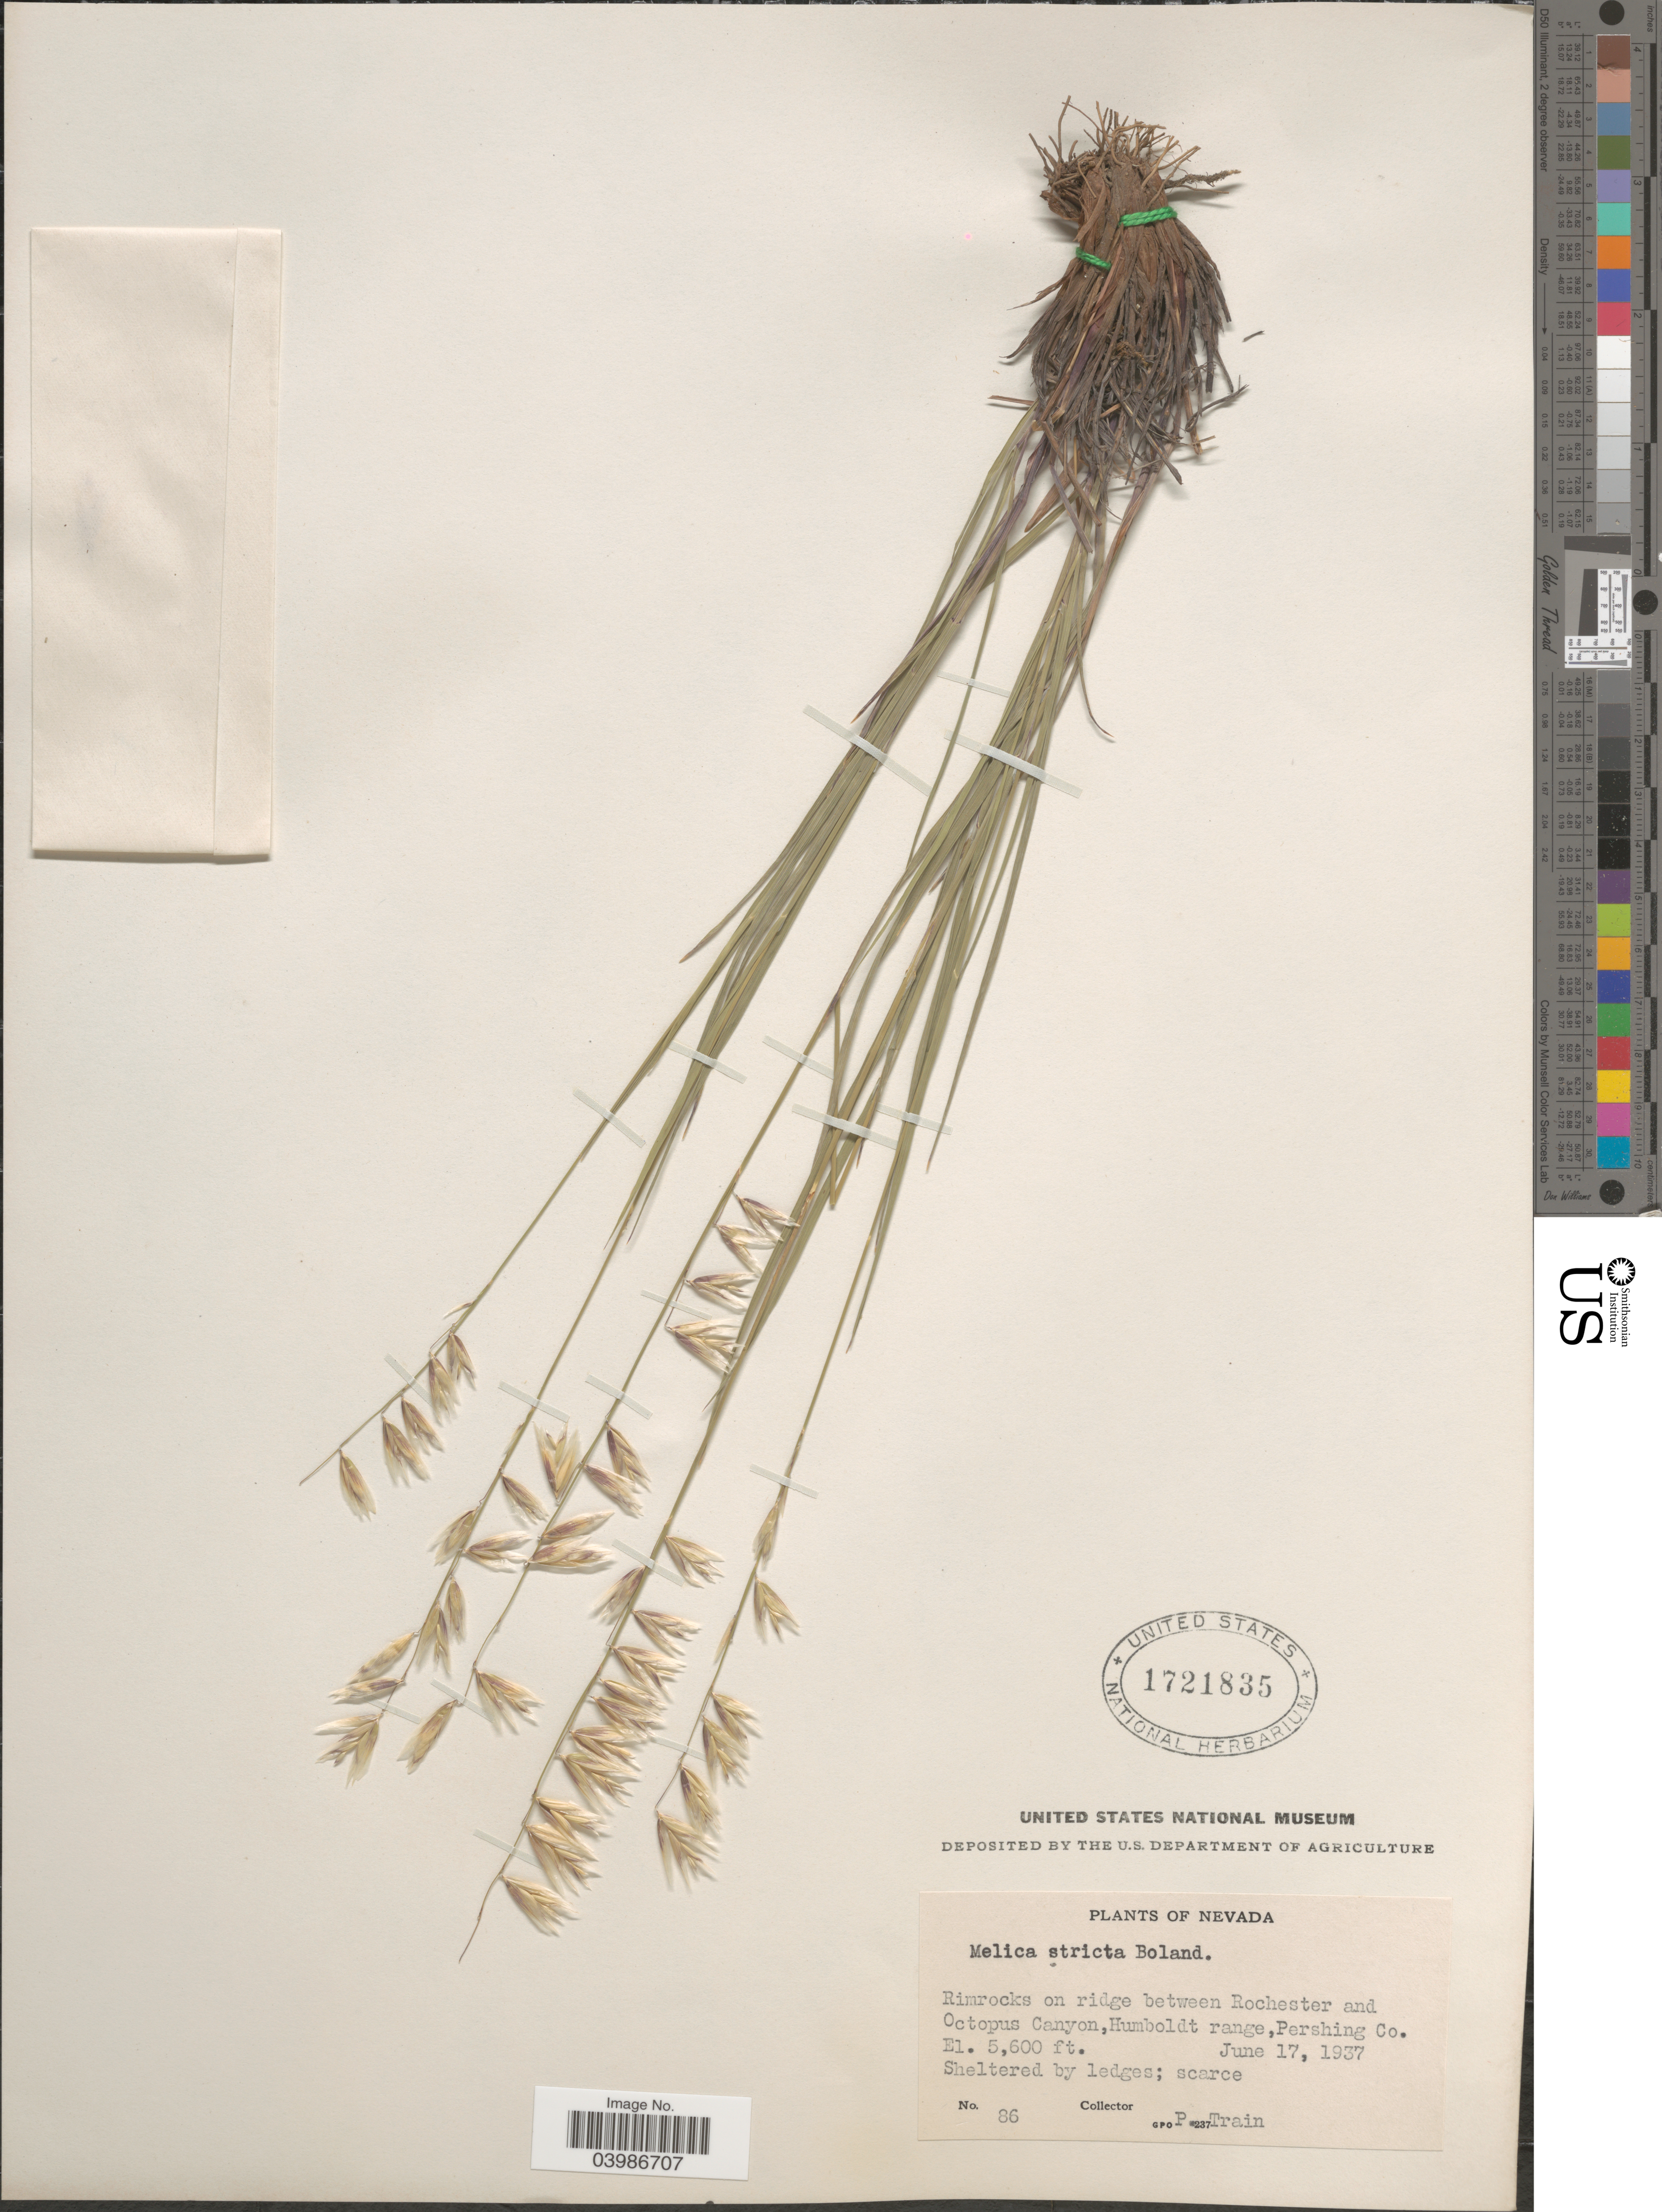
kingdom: Plantae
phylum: Tracheophyta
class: Liliopsida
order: Poales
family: Poaceae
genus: Melica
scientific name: Melica stricta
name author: Bol.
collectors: P. Train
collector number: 86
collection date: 1937-06-17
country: United States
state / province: Nevada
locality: Octopus Canyon, Humboldt range, Pershing Co.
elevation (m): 1707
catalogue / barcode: US 1721835